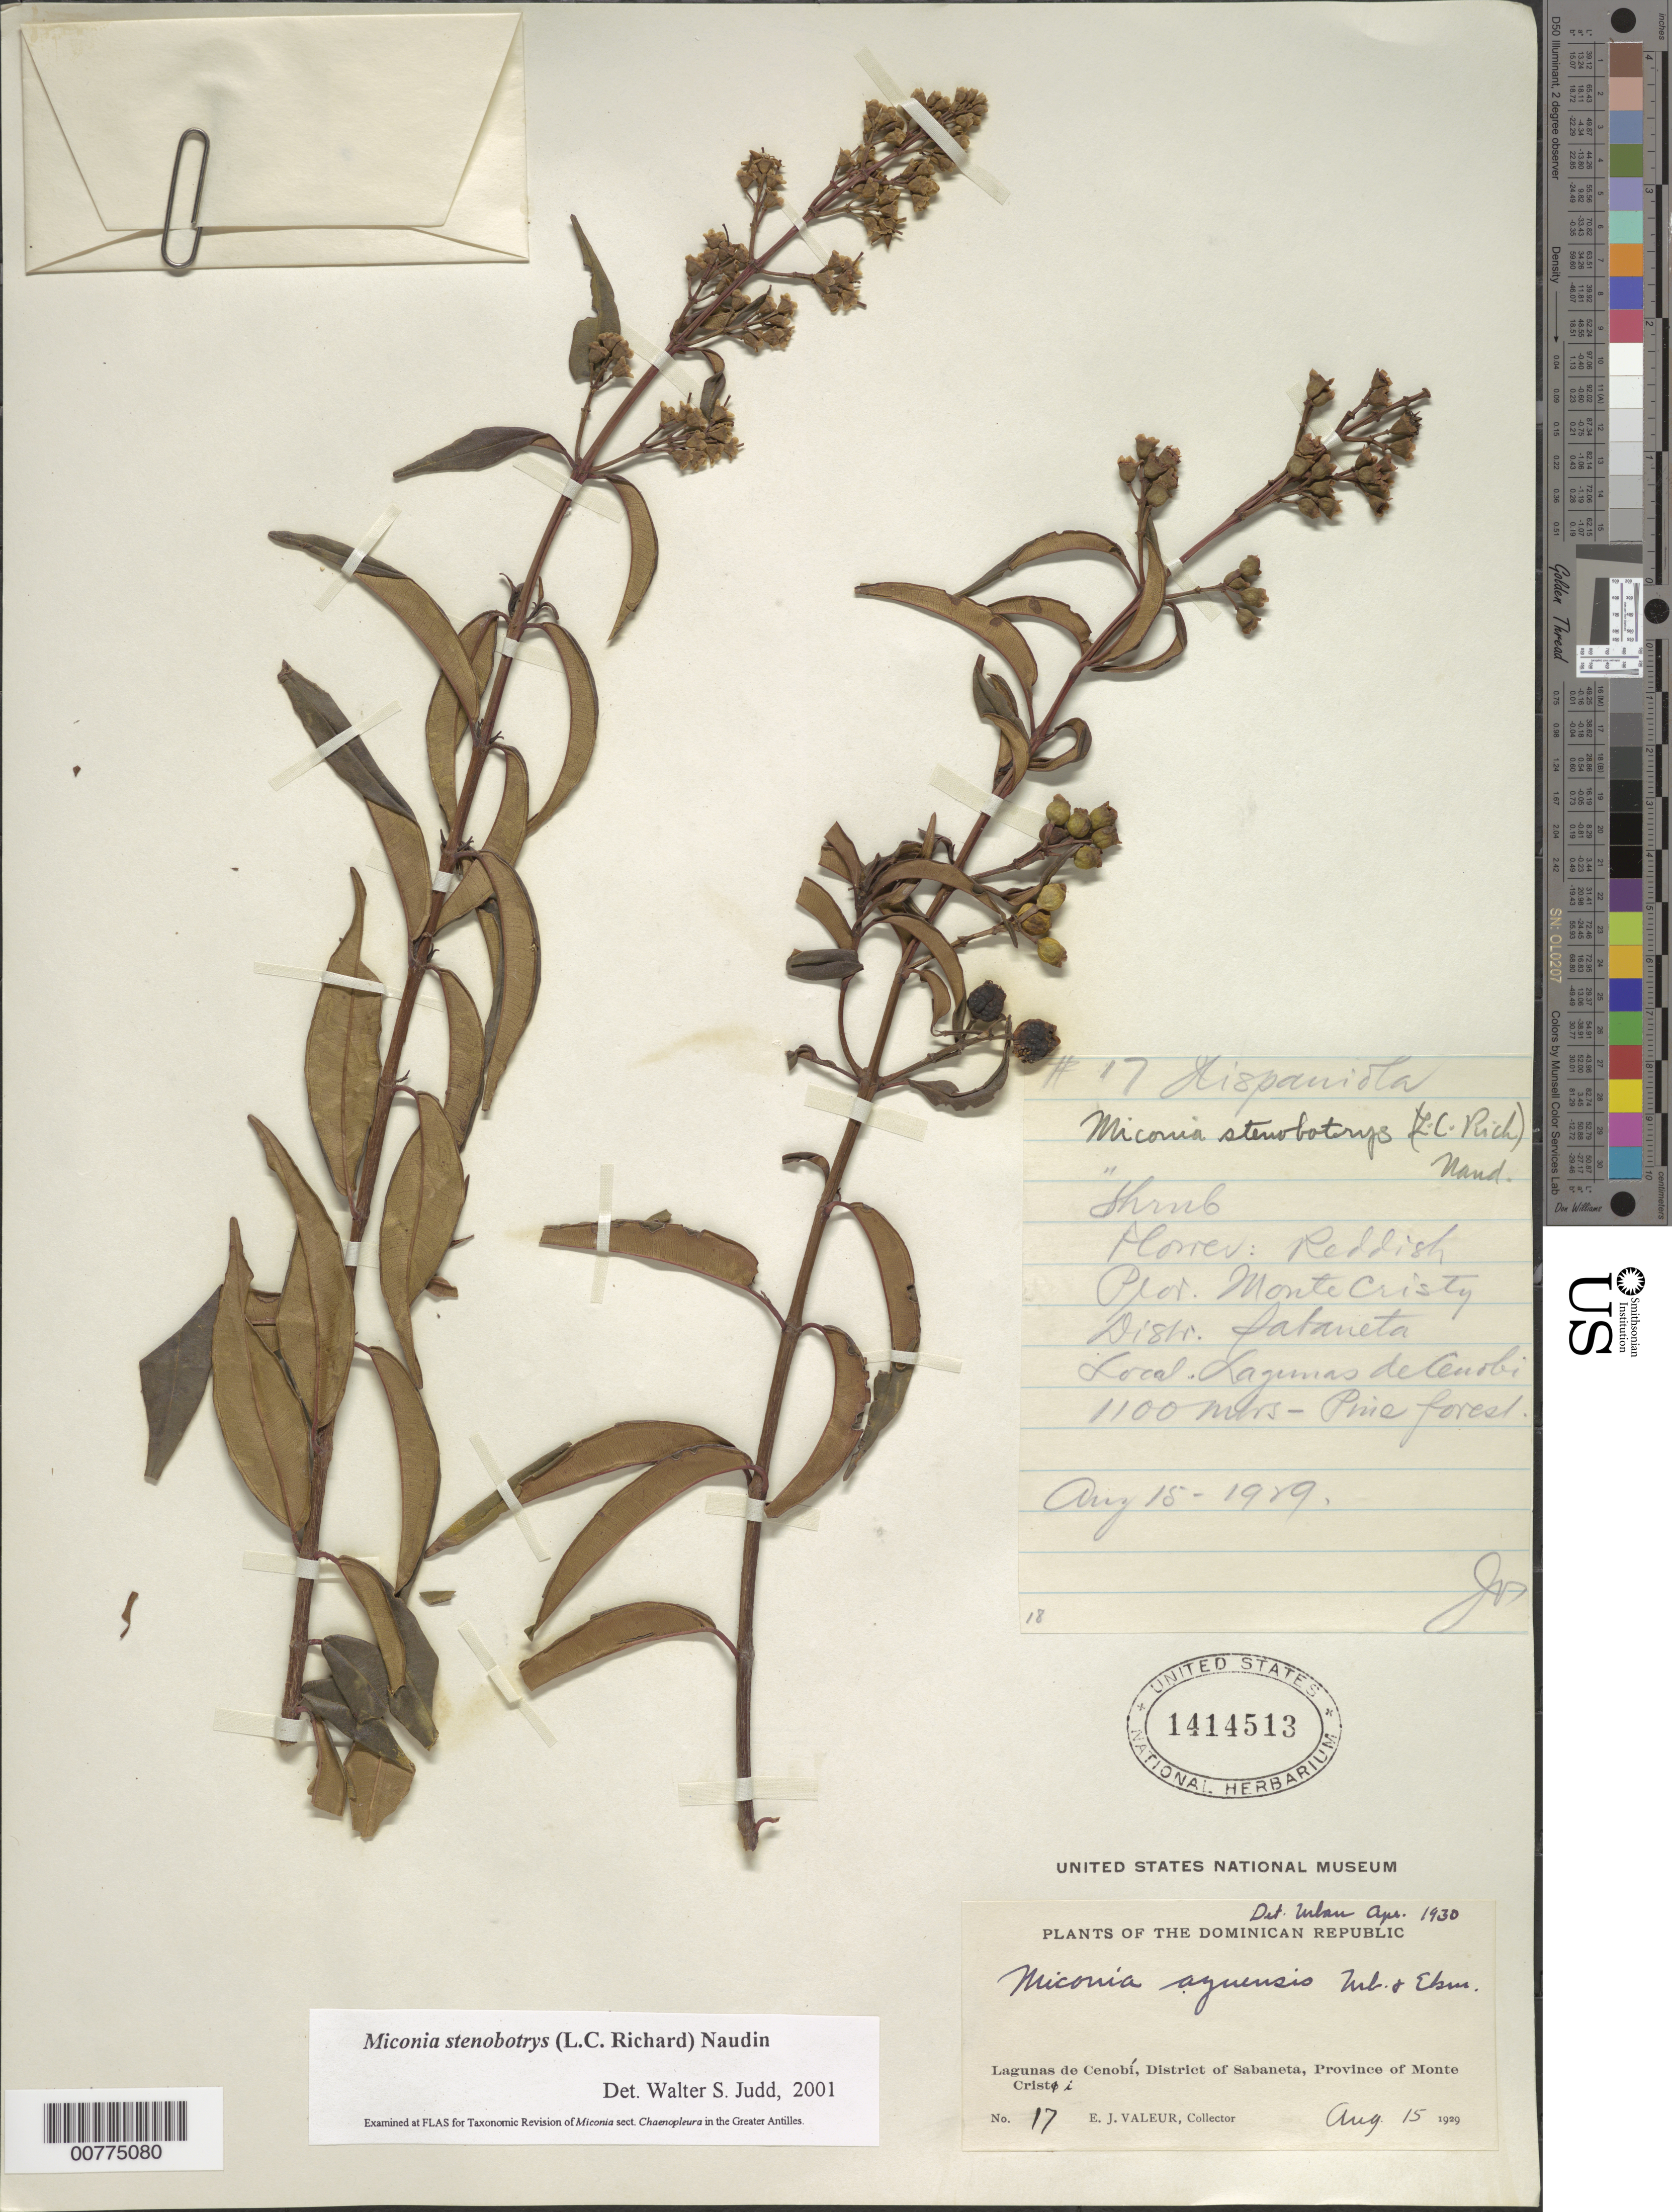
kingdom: Plantae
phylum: Tracheophyta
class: Magnoliopsida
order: Myrtales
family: Melastomataceae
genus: Miconia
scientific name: Miconia stenobotrys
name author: (Rich.) Naudin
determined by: Judd, Walter S.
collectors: E. Valeur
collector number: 17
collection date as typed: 15 Aug 1929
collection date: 1929-08-15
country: Dominican Republic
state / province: Monte Cristi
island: Hispaniola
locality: Sabaneta, Lagunas de Cenobí.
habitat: Pine forest.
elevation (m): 1100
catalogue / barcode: US 1414513